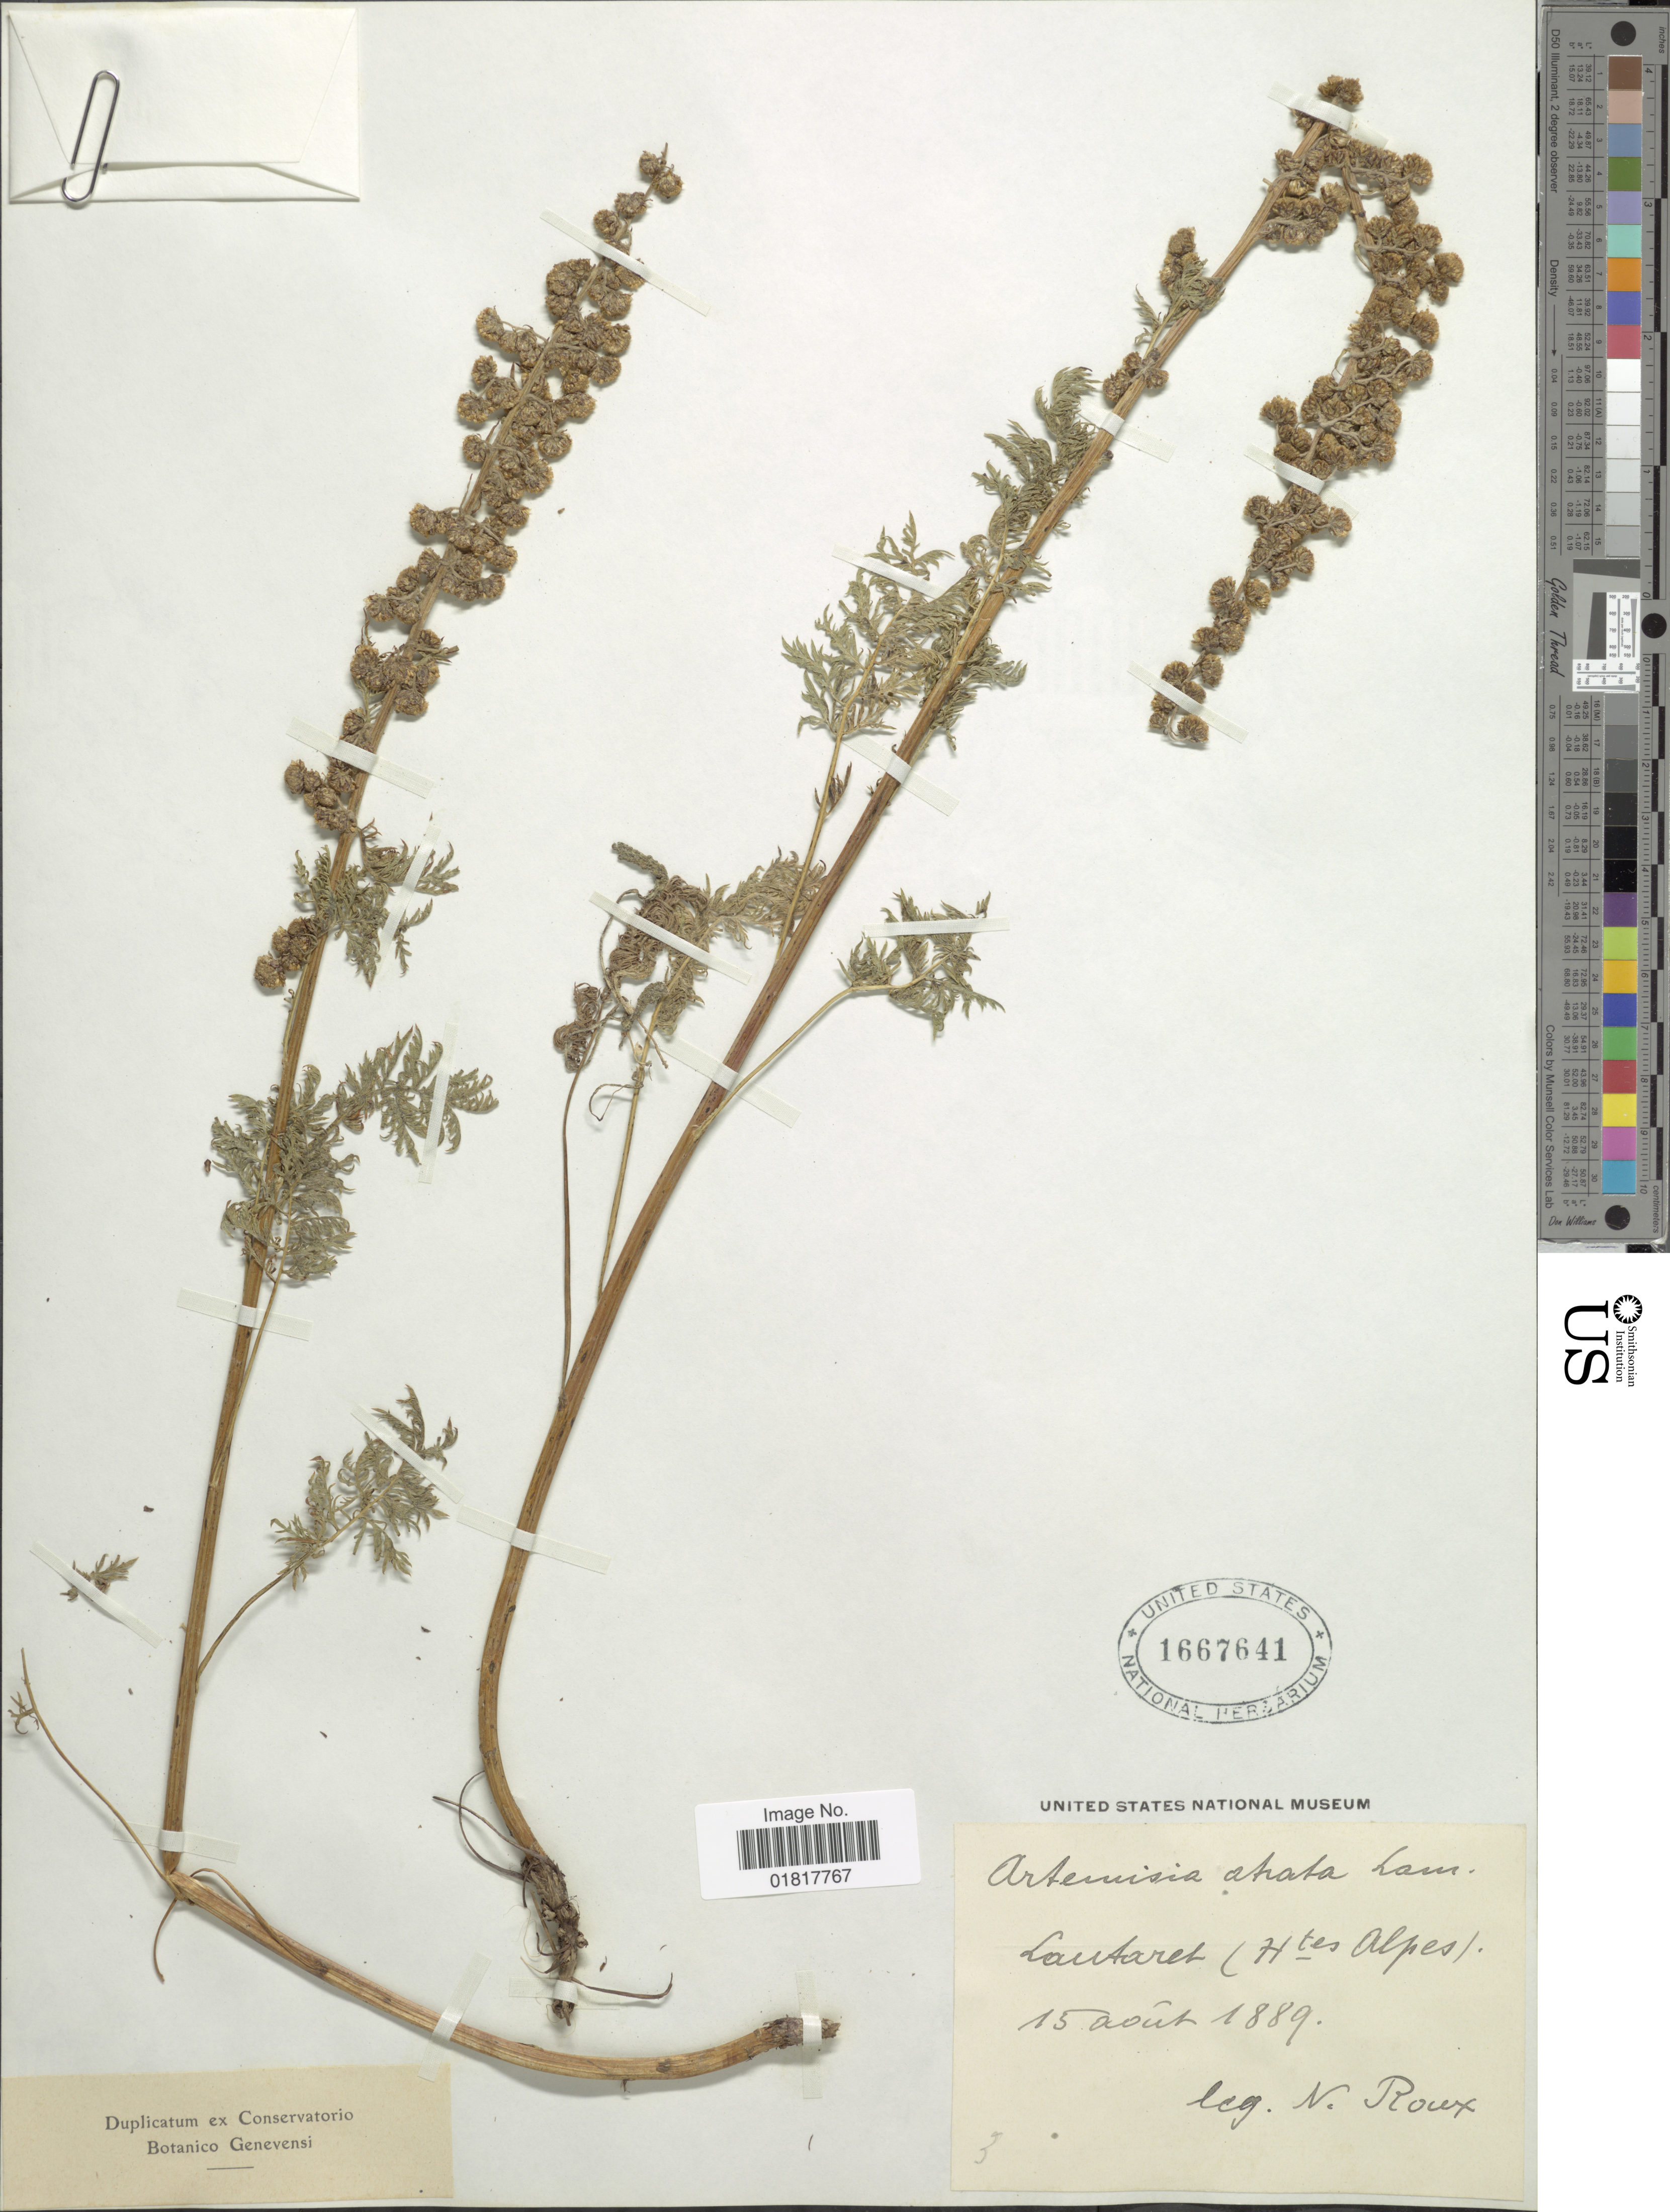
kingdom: Plantae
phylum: Tracheophyta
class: Magnoliopsida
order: Asterales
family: Asteraceae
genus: Artemisia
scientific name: Artemisia atrata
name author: Lam.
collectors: N. Roux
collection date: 1889-08-15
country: France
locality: Lautaret (Htes Alpes)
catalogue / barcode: US 1667641